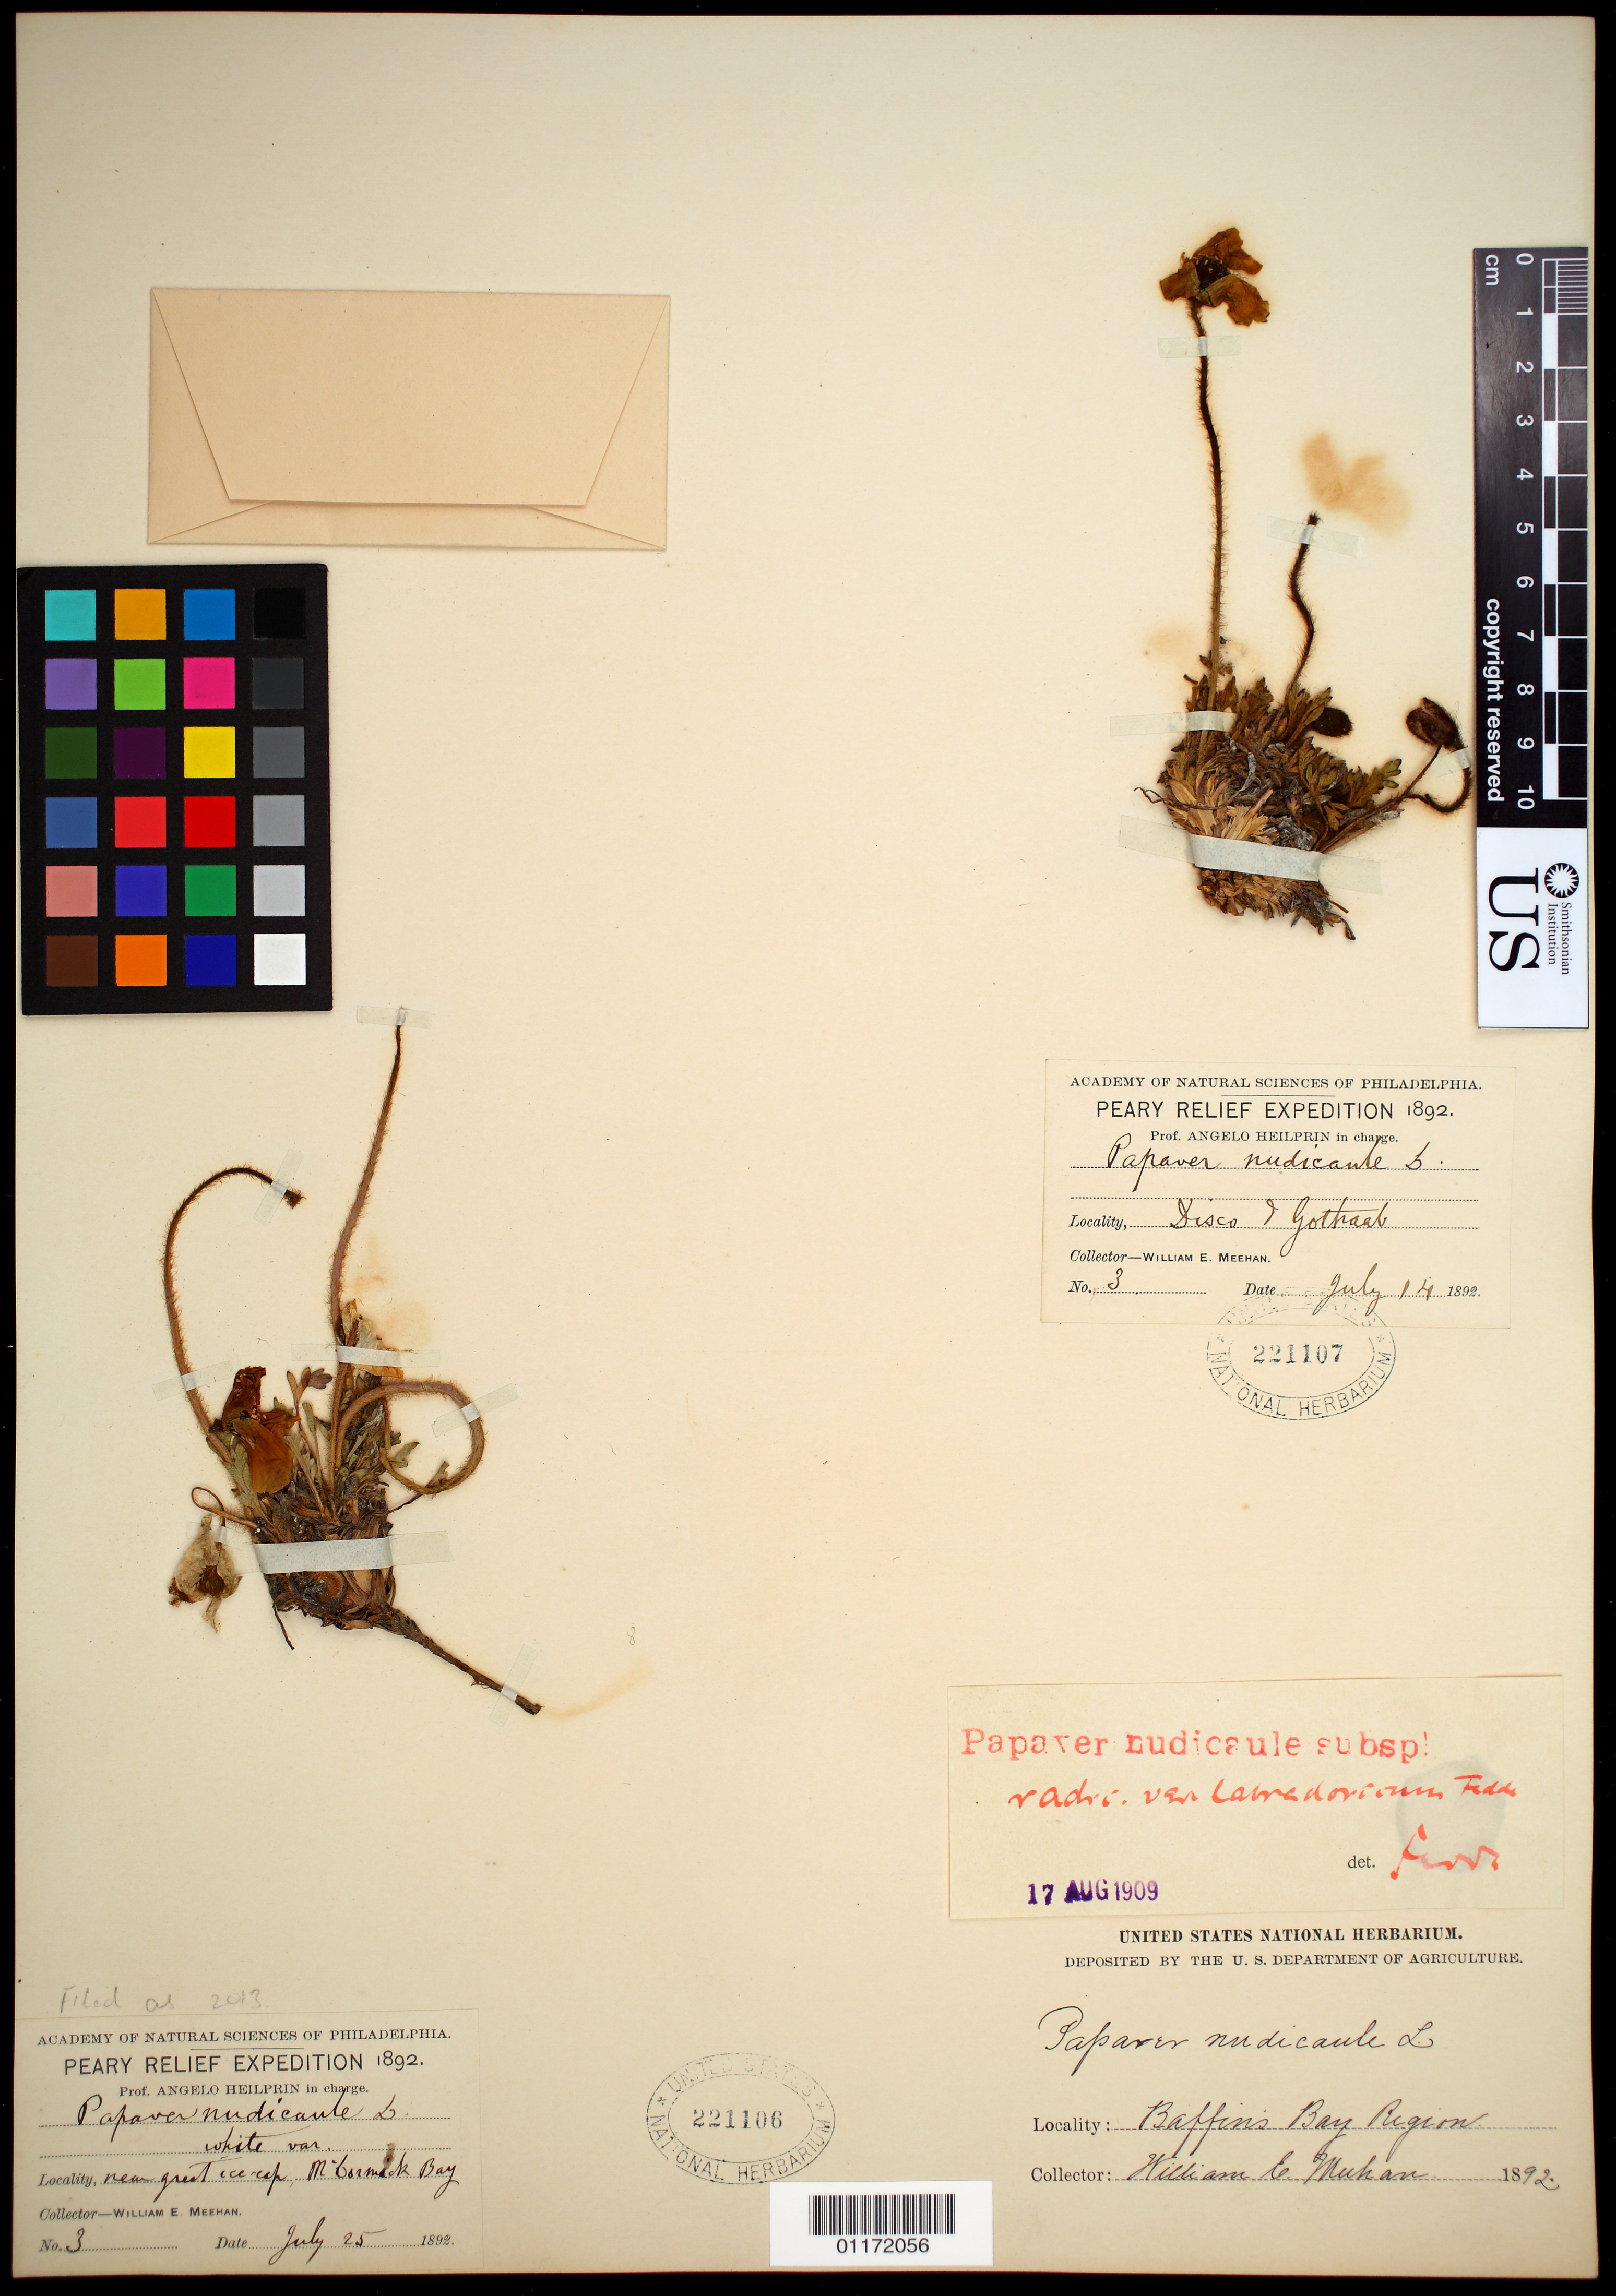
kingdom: Plantae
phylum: Tracheophyta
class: Magnoliopsida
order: Ranunculales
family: Papaveraceae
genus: Papaver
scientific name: Papaver nudicaule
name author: L.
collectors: W. Meehan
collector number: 3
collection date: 1892-07-25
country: Greenland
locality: Baffin Bay Region, McCormick Bay.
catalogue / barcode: US 221106